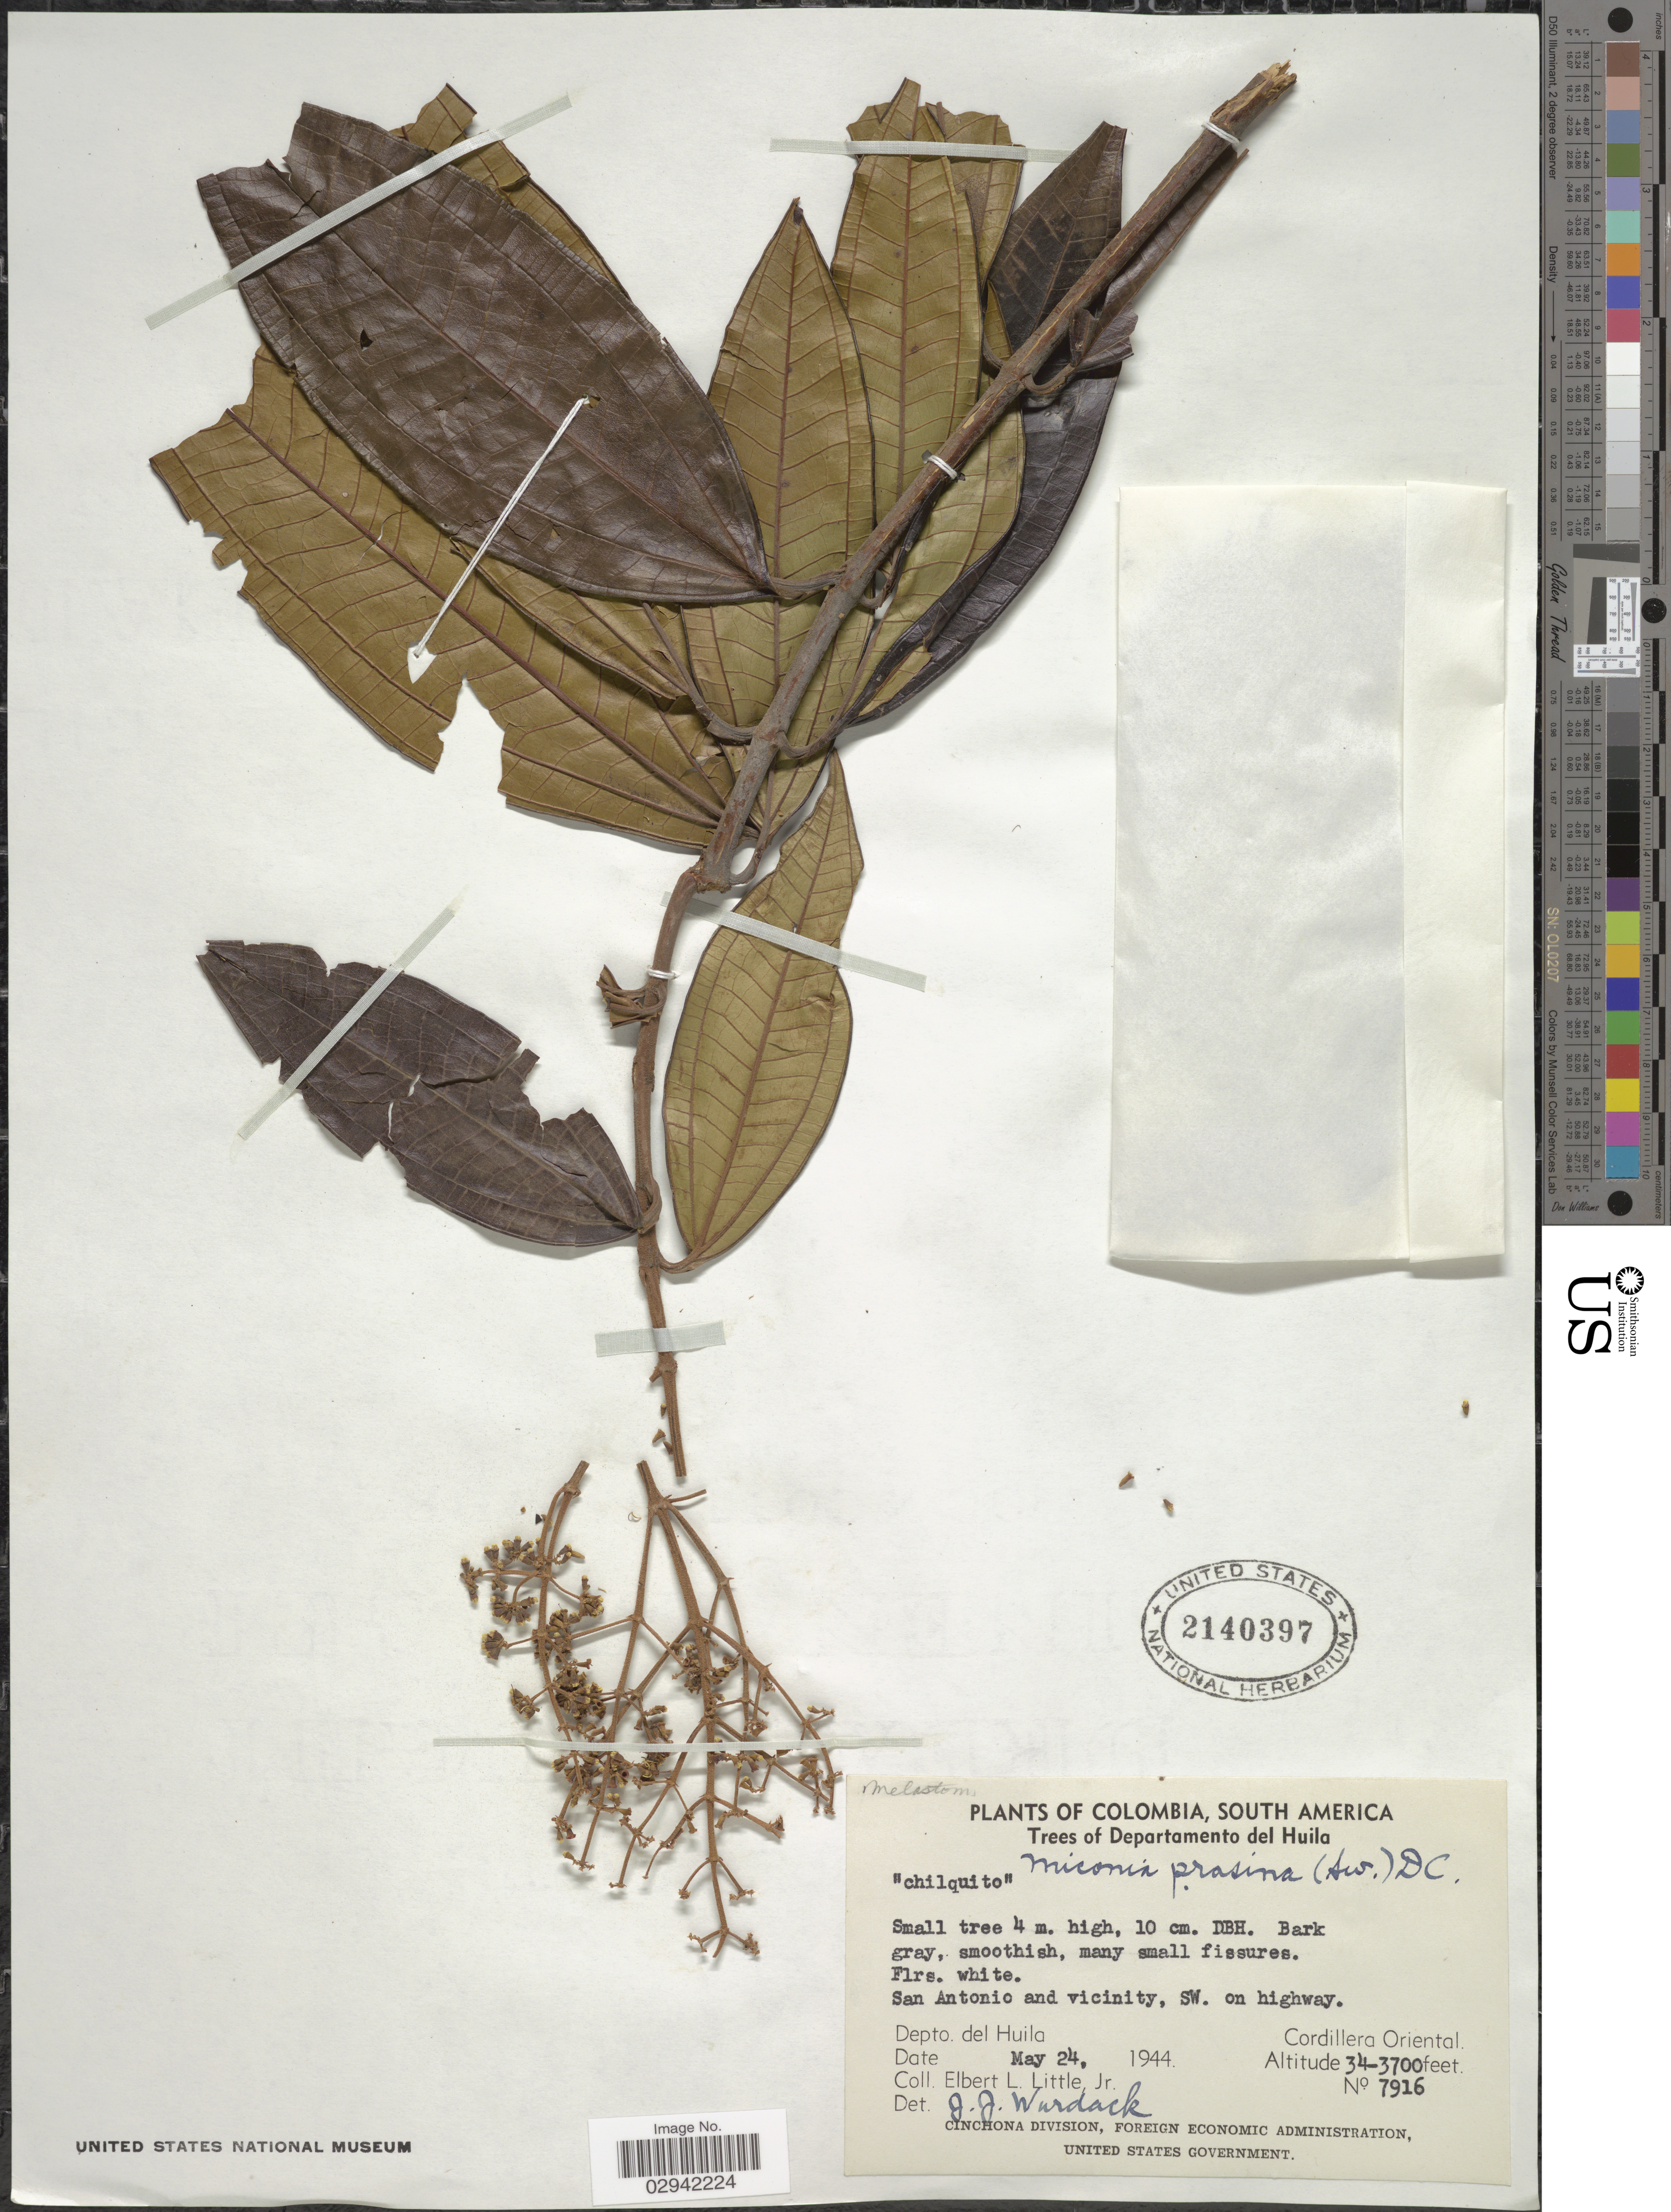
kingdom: Plantae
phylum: Tracheophyta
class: Magnoliopsida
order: Myrtales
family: Melastomataceae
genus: Miconia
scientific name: Miconia prasina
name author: (Sw.) DC.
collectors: E. L. Little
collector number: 7916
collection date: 1944-05-24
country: Colombia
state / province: Huila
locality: Trees of Departamento del Huila, San Antonio and vicinity, SW. on highway, Depto. del Huila, Cordillera Oriental.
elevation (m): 1036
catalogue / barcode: US 2140397